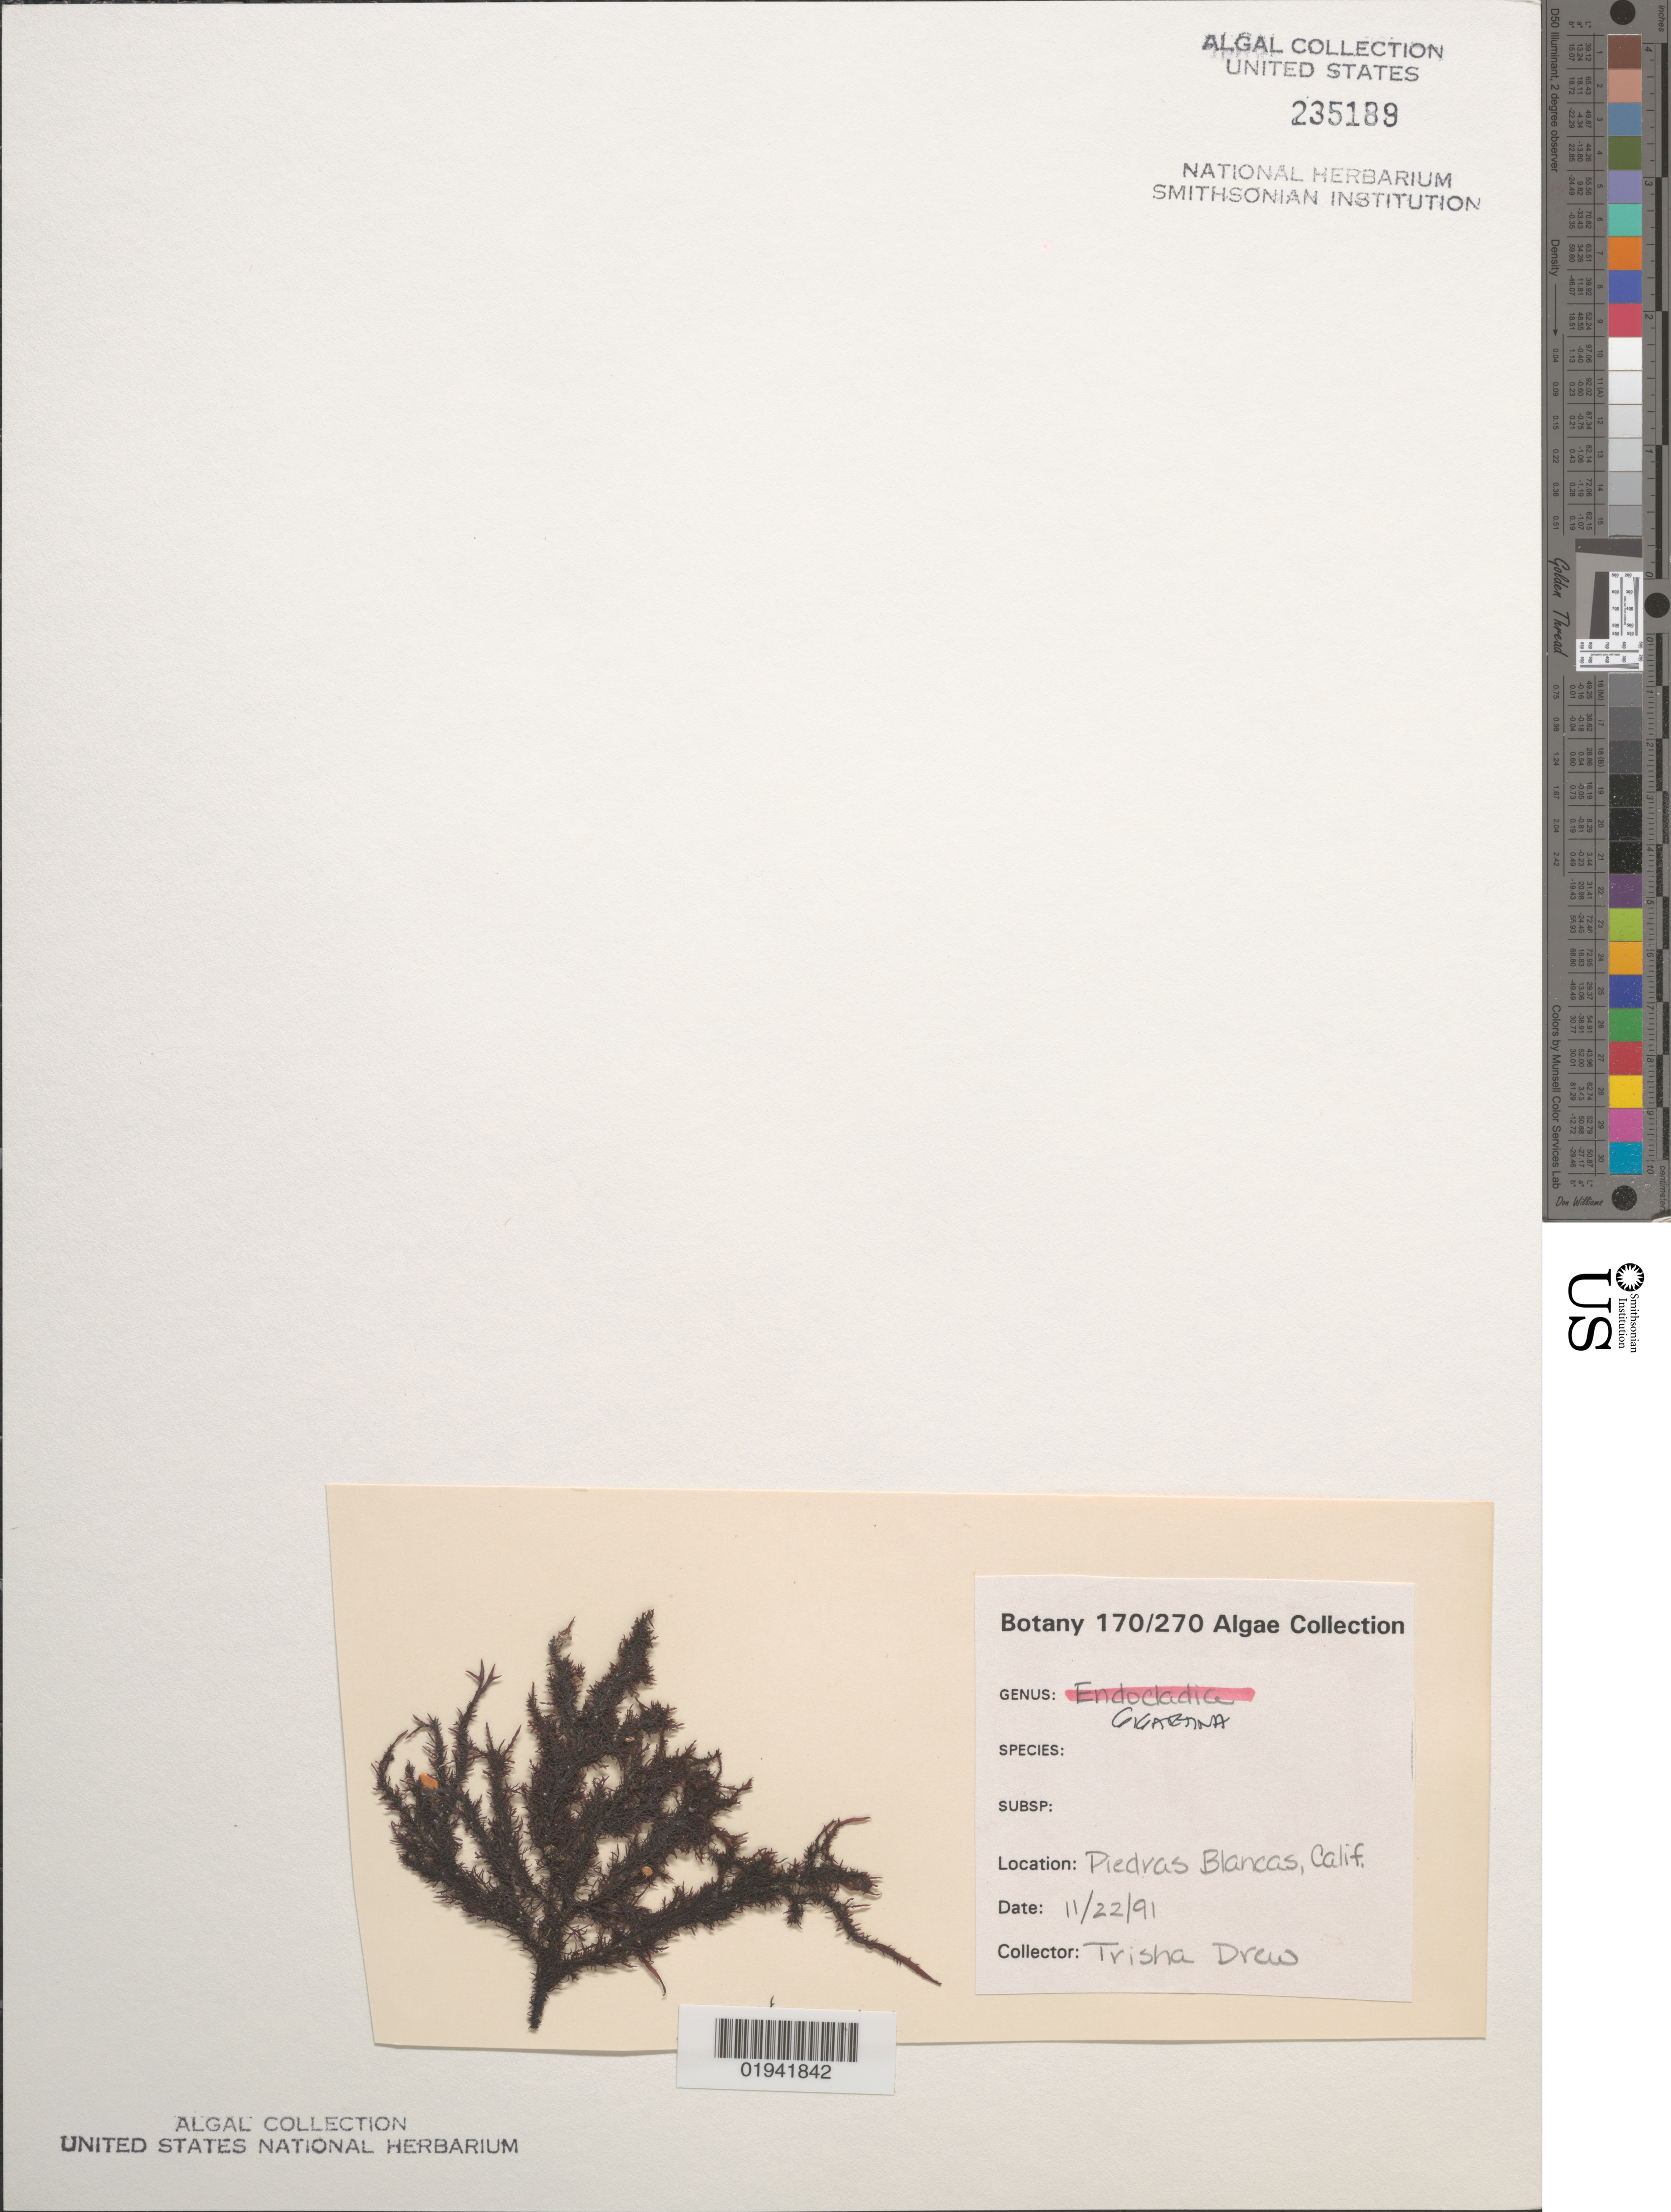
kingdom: Plantae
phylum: Rhodophyta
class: Florideophyceae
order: Gigartinales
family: Gigartinaceae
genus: Gigartina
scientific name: Gigartina sp.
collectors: T. Drew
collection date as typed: Transcribed d/m/y: 22/11/91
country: United States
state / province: California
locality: Piedras Blancas.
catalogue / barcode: US 235189